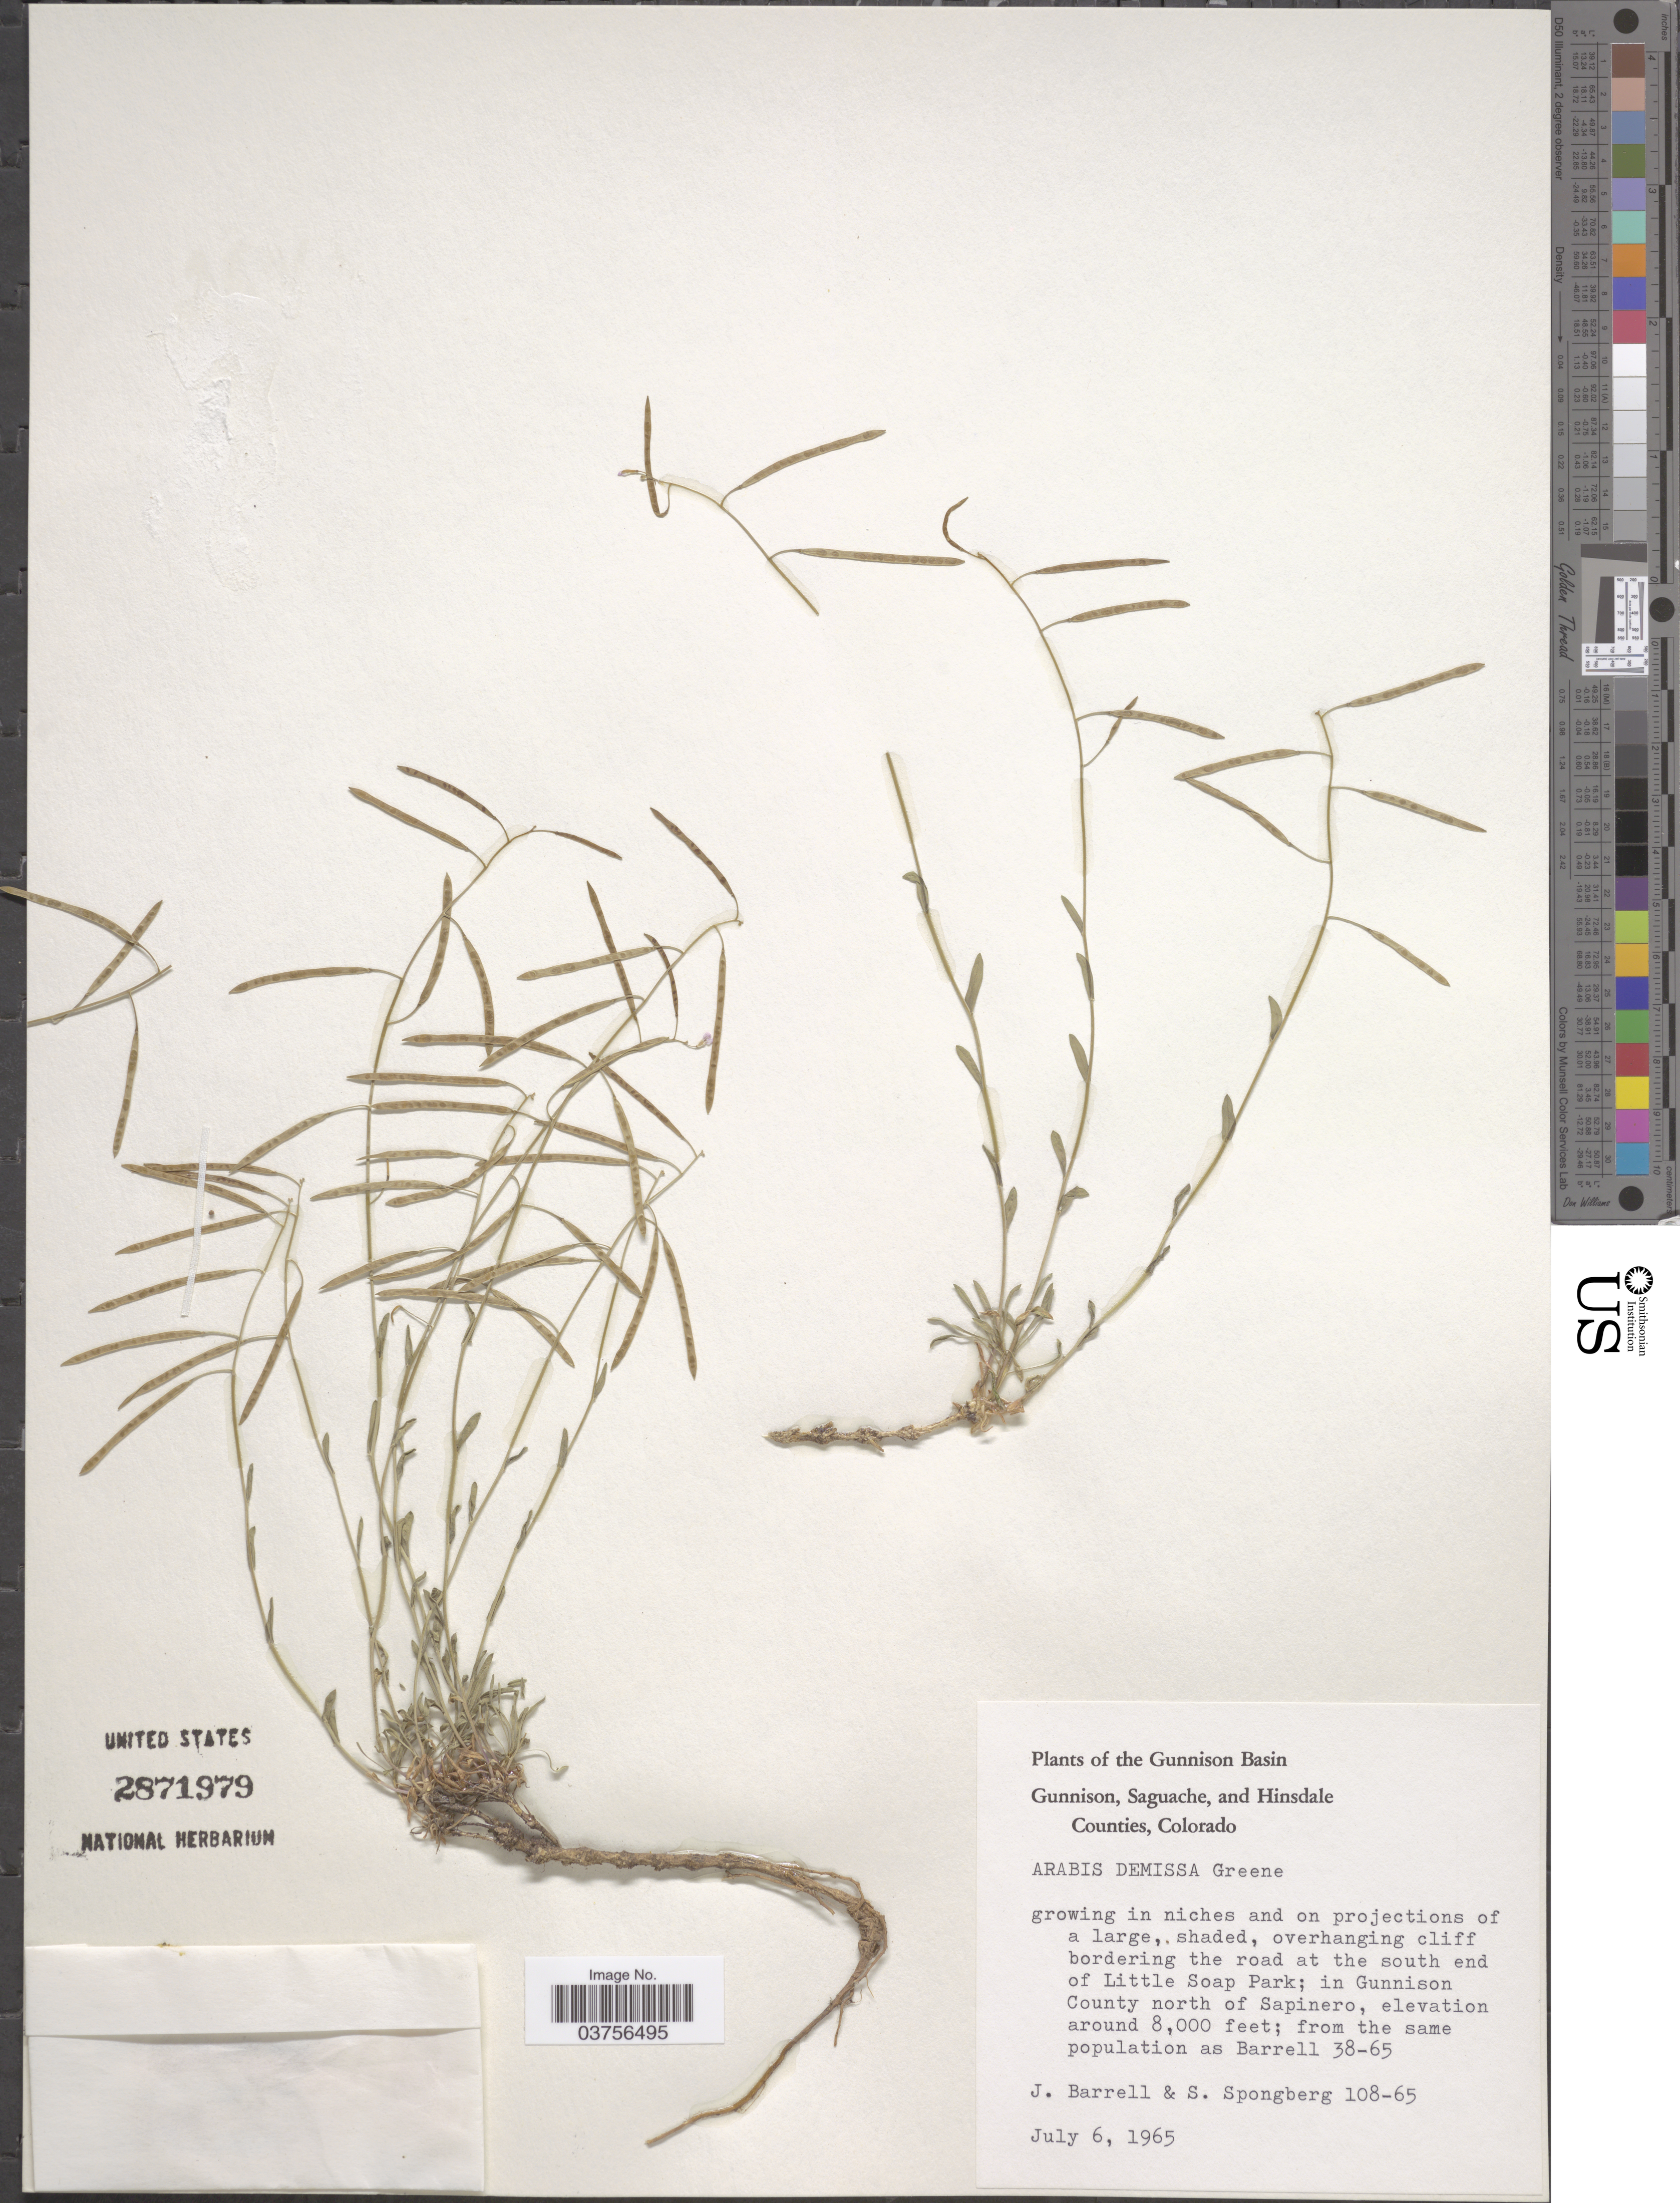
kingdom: Plantae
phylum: Tracheophyta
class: Magnoliopsida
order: Brassicales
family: Brassicaceae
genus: Arabis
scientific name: Arabis demissa var. demissa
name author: Greene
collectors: J. Barrell & S. A.Spongberg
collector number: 108-65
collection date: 1965-07-06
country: United States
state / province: Colorado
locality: The Gunnison Basin. Overhanging cliff bordering the road at the south end of Little Soap Park; in Gunnison County north of Sapinero.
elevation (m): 2438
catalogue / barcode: US 2871979